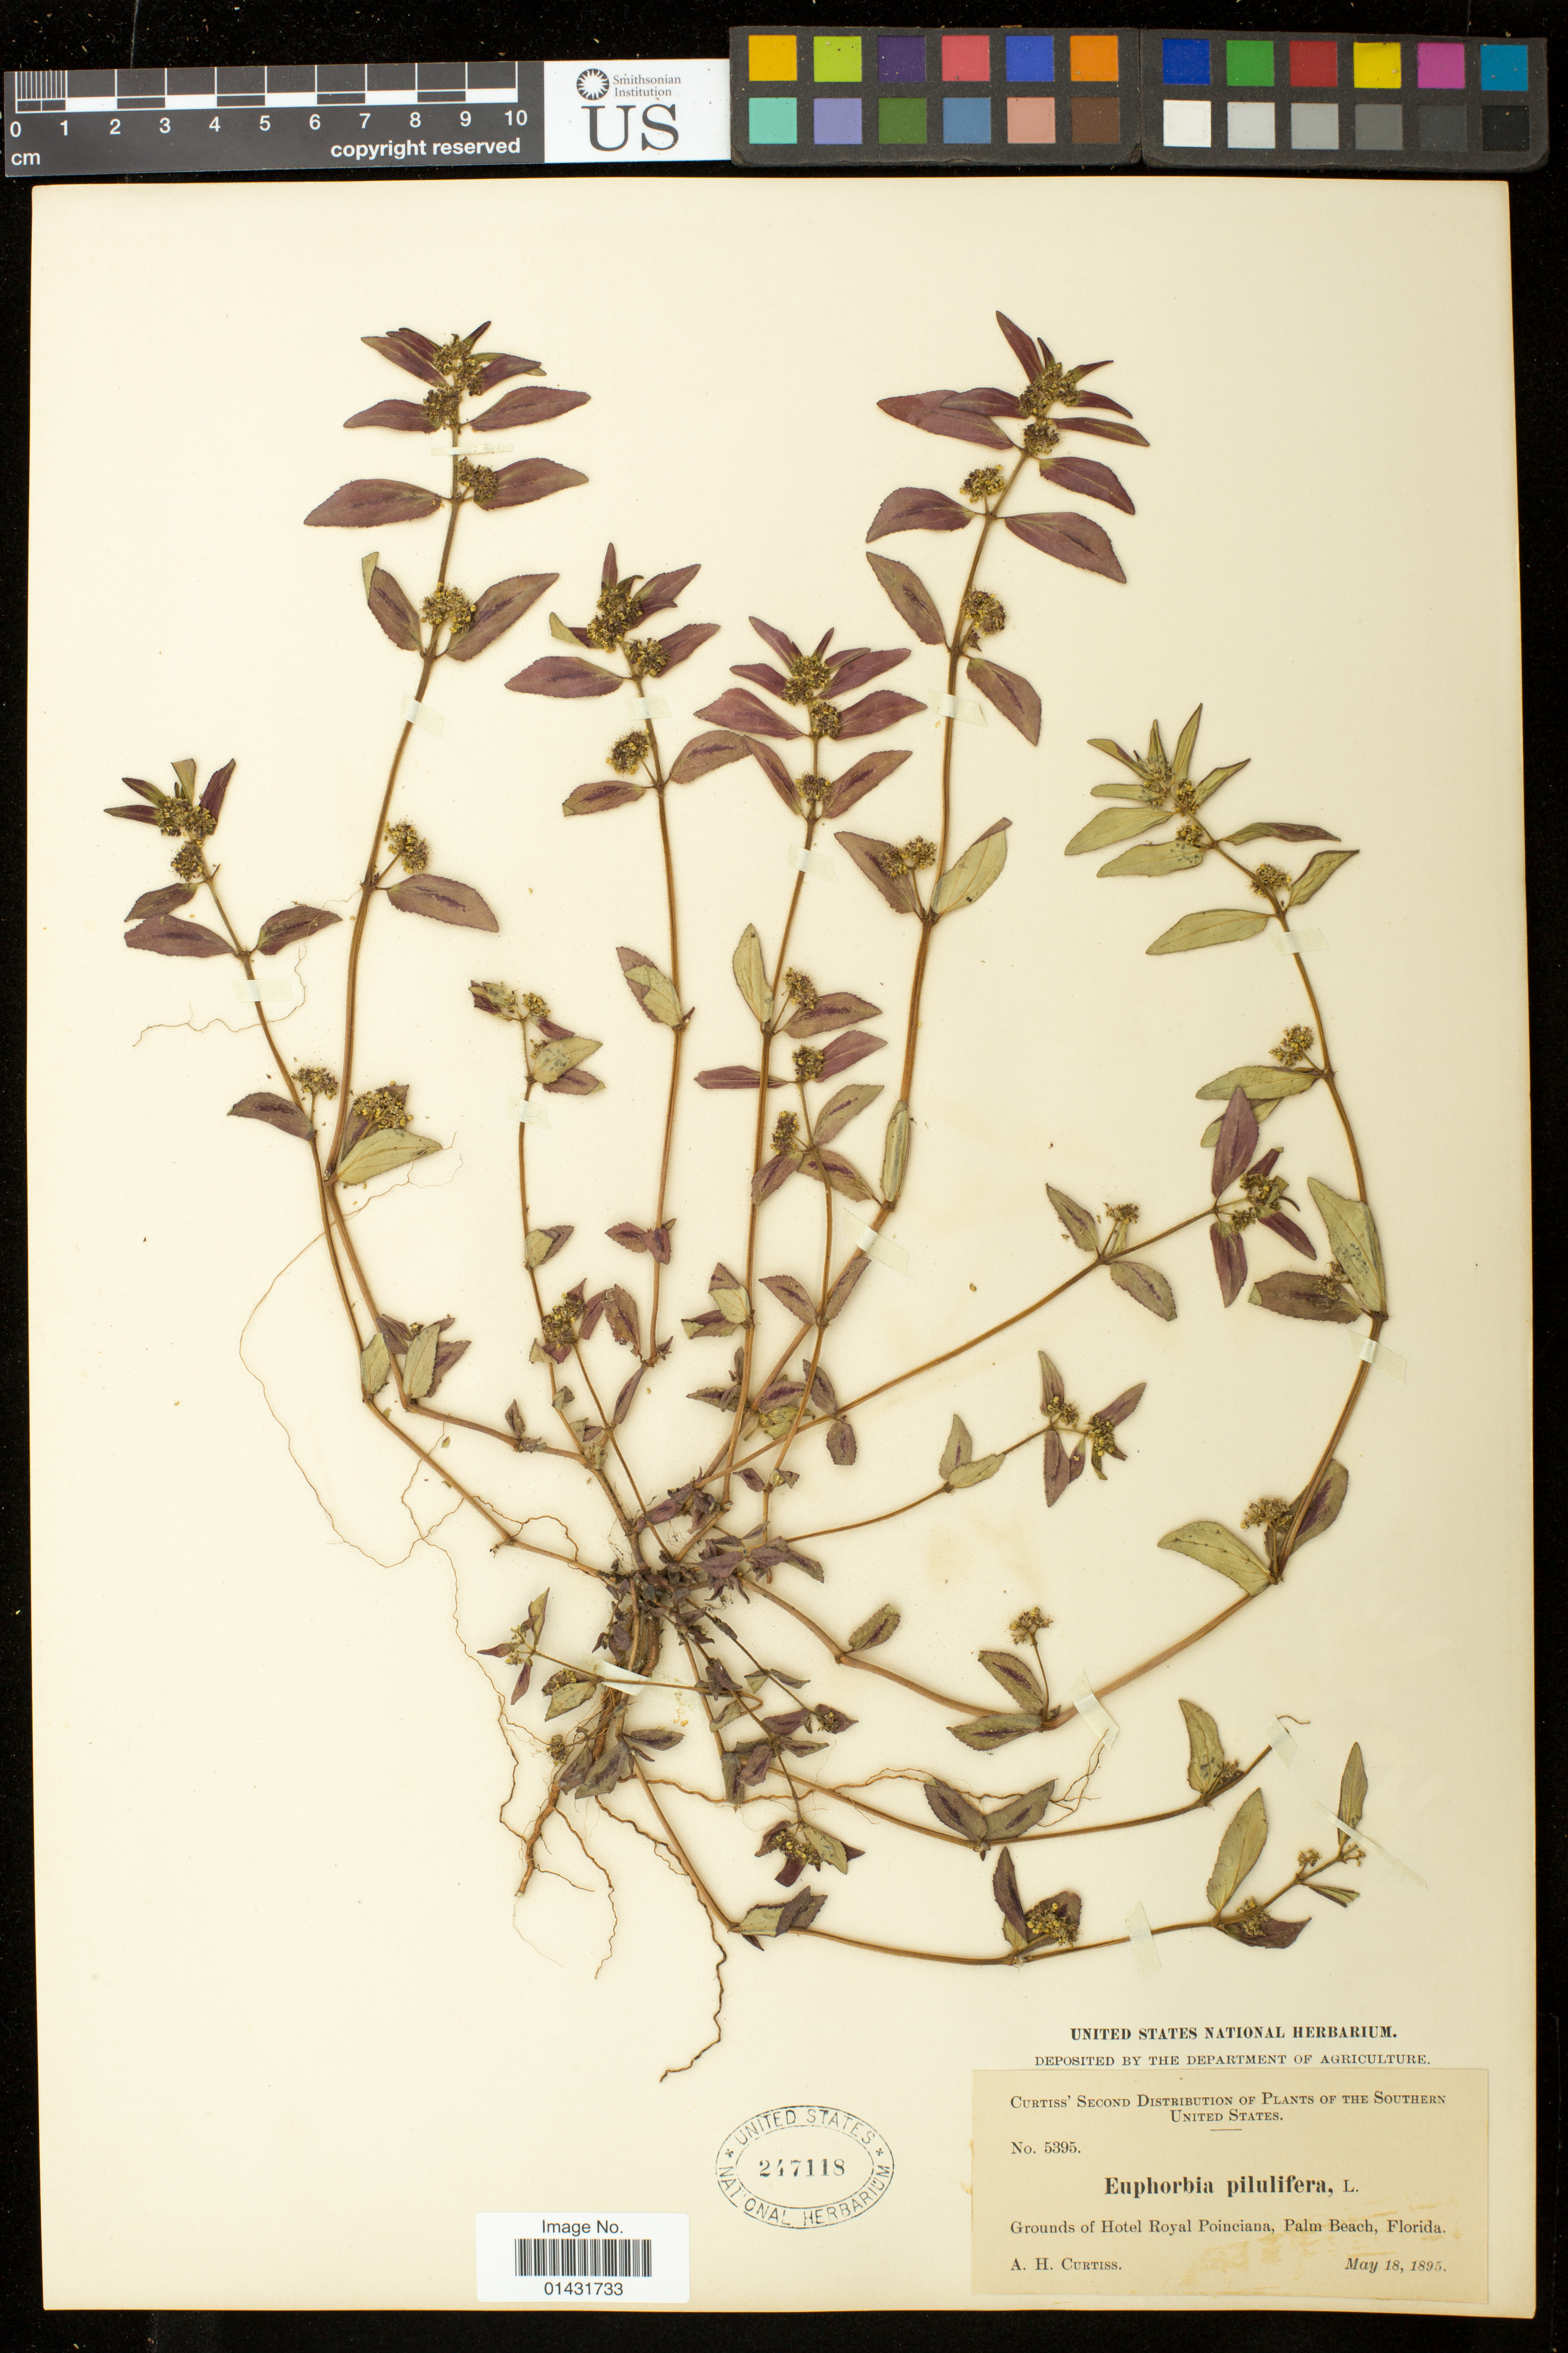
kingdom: Plantae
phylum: Tracheophyta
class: Magnoliopsida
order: Malpighiales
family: Euphorbiaceae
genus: Euphorbia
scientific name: Euphorbia hirta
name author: L.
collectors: A. H. Curtiss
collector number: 5395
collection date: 1895-05-18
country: United States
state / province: Florida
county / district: Palm Beach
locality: Grounds of Hotel Royal Poinciana, Palm Beach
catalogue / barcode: US 247118